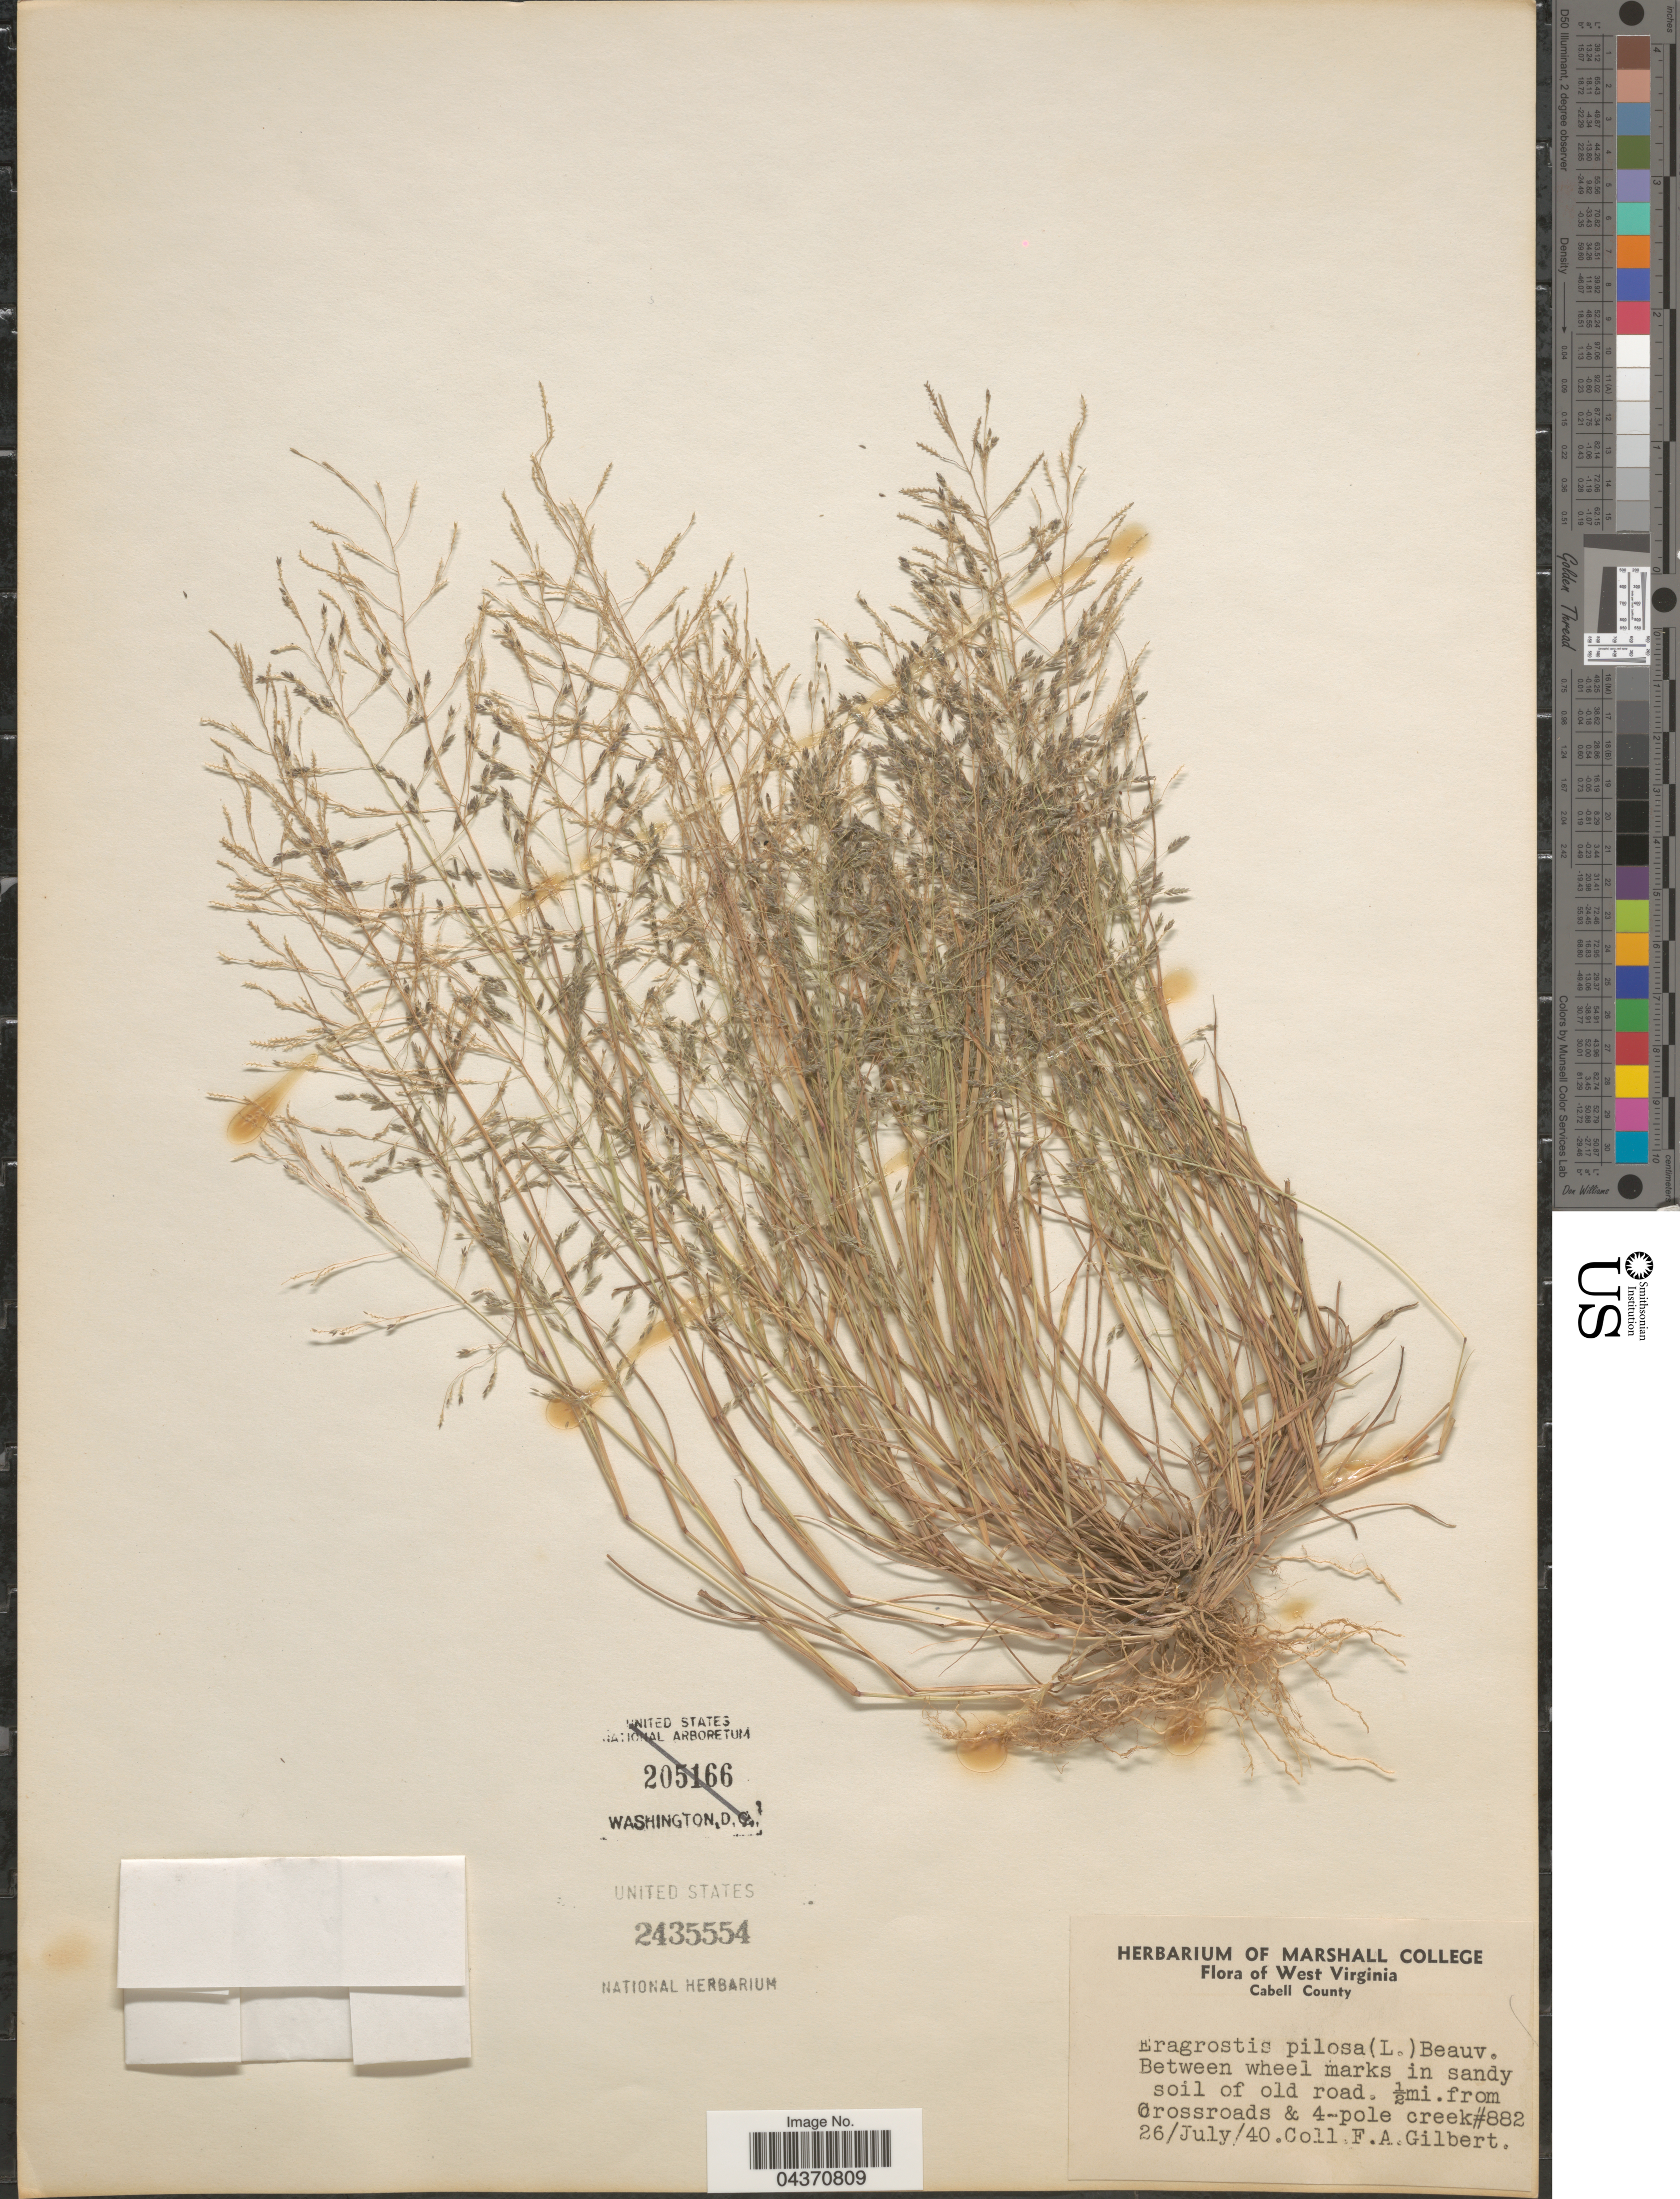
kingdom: Plantae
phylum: Tracheophyta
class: Liliopsida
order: Poales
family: Poaceae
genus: Eragrostis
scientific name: Eragrostis pilosa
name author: (L.) P. Beauv.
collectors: F. A. Gilbert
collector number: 882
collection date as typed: Transcribed d/m/y: 26/7/40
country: United States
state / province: West Virginia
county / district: Cabell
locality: Cabell County. ½mi.from Crossroads & 4-pole creek.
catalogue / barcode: US 2435554